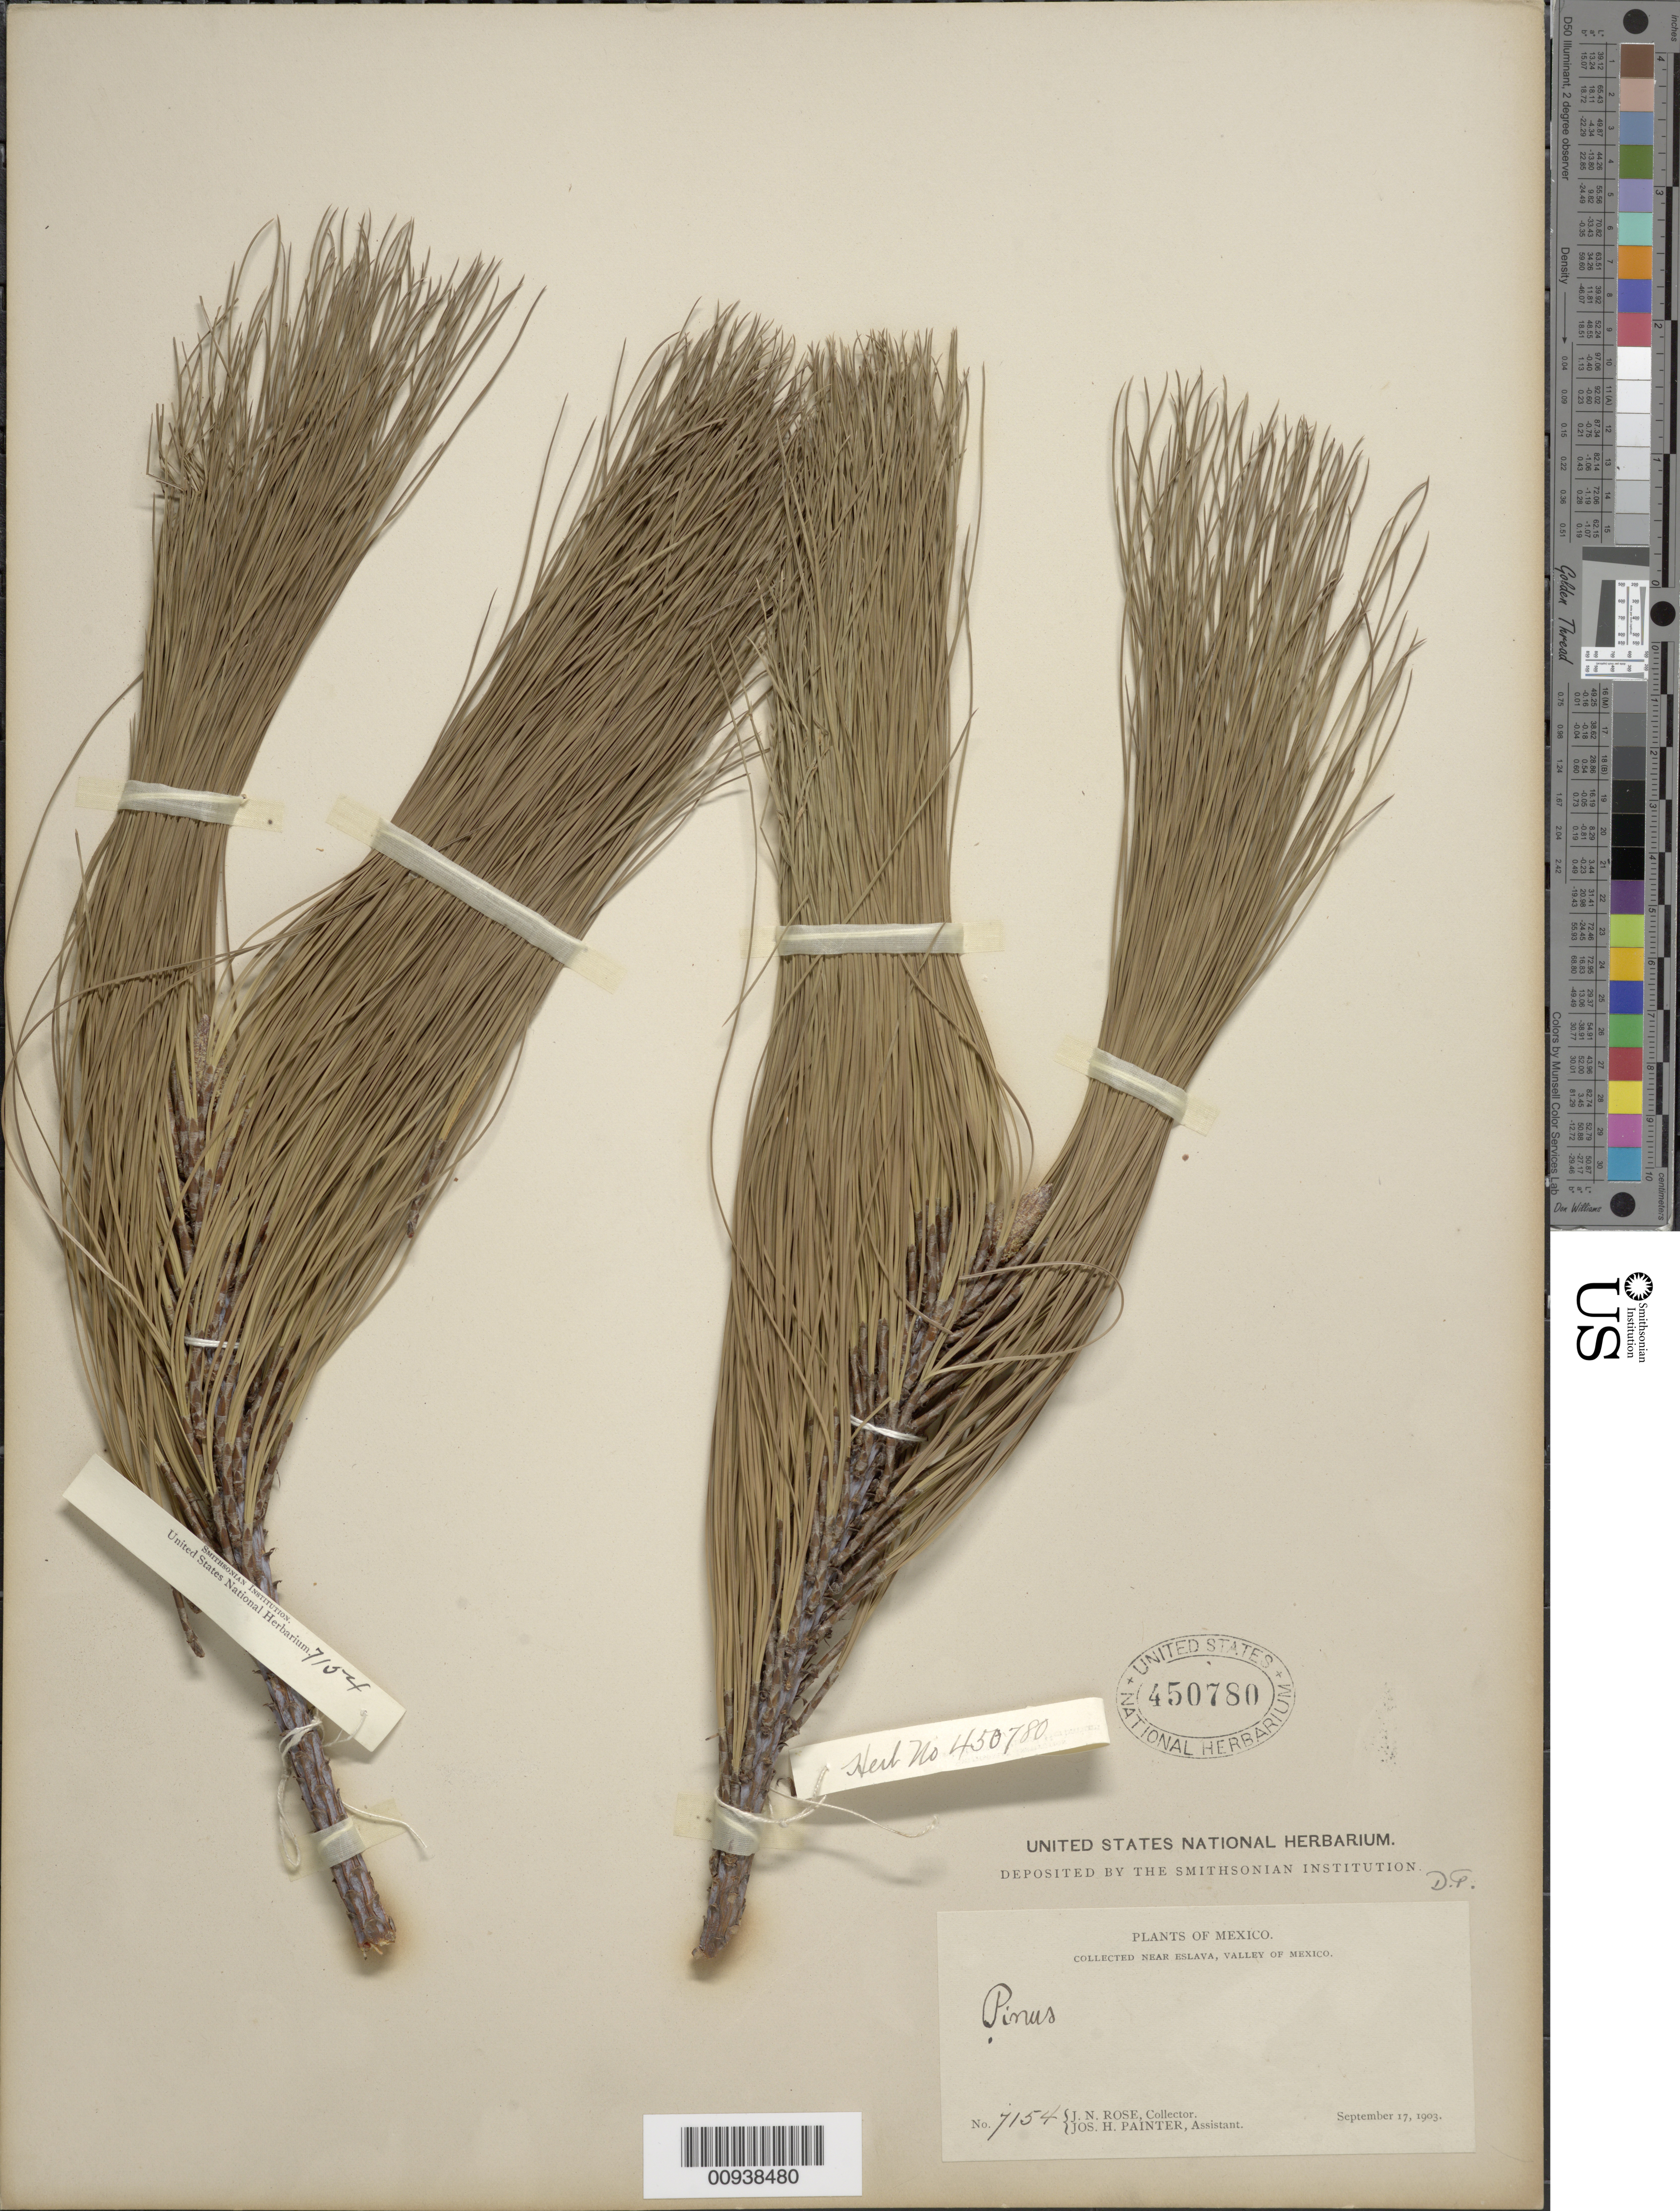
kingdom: Plantae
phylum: Tracheophyta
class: Pinopsida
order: Pinales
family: Pinaceae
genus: Pinus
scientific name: Pinus sp.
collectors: J. N. Rose & J. H. Painter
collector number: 7154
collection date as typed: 17 Sep 1903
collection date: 1903-09-17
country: Mexico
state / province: Distrito Federal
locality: Near Eslava, Valley of Mexico.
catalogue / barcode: US 450780